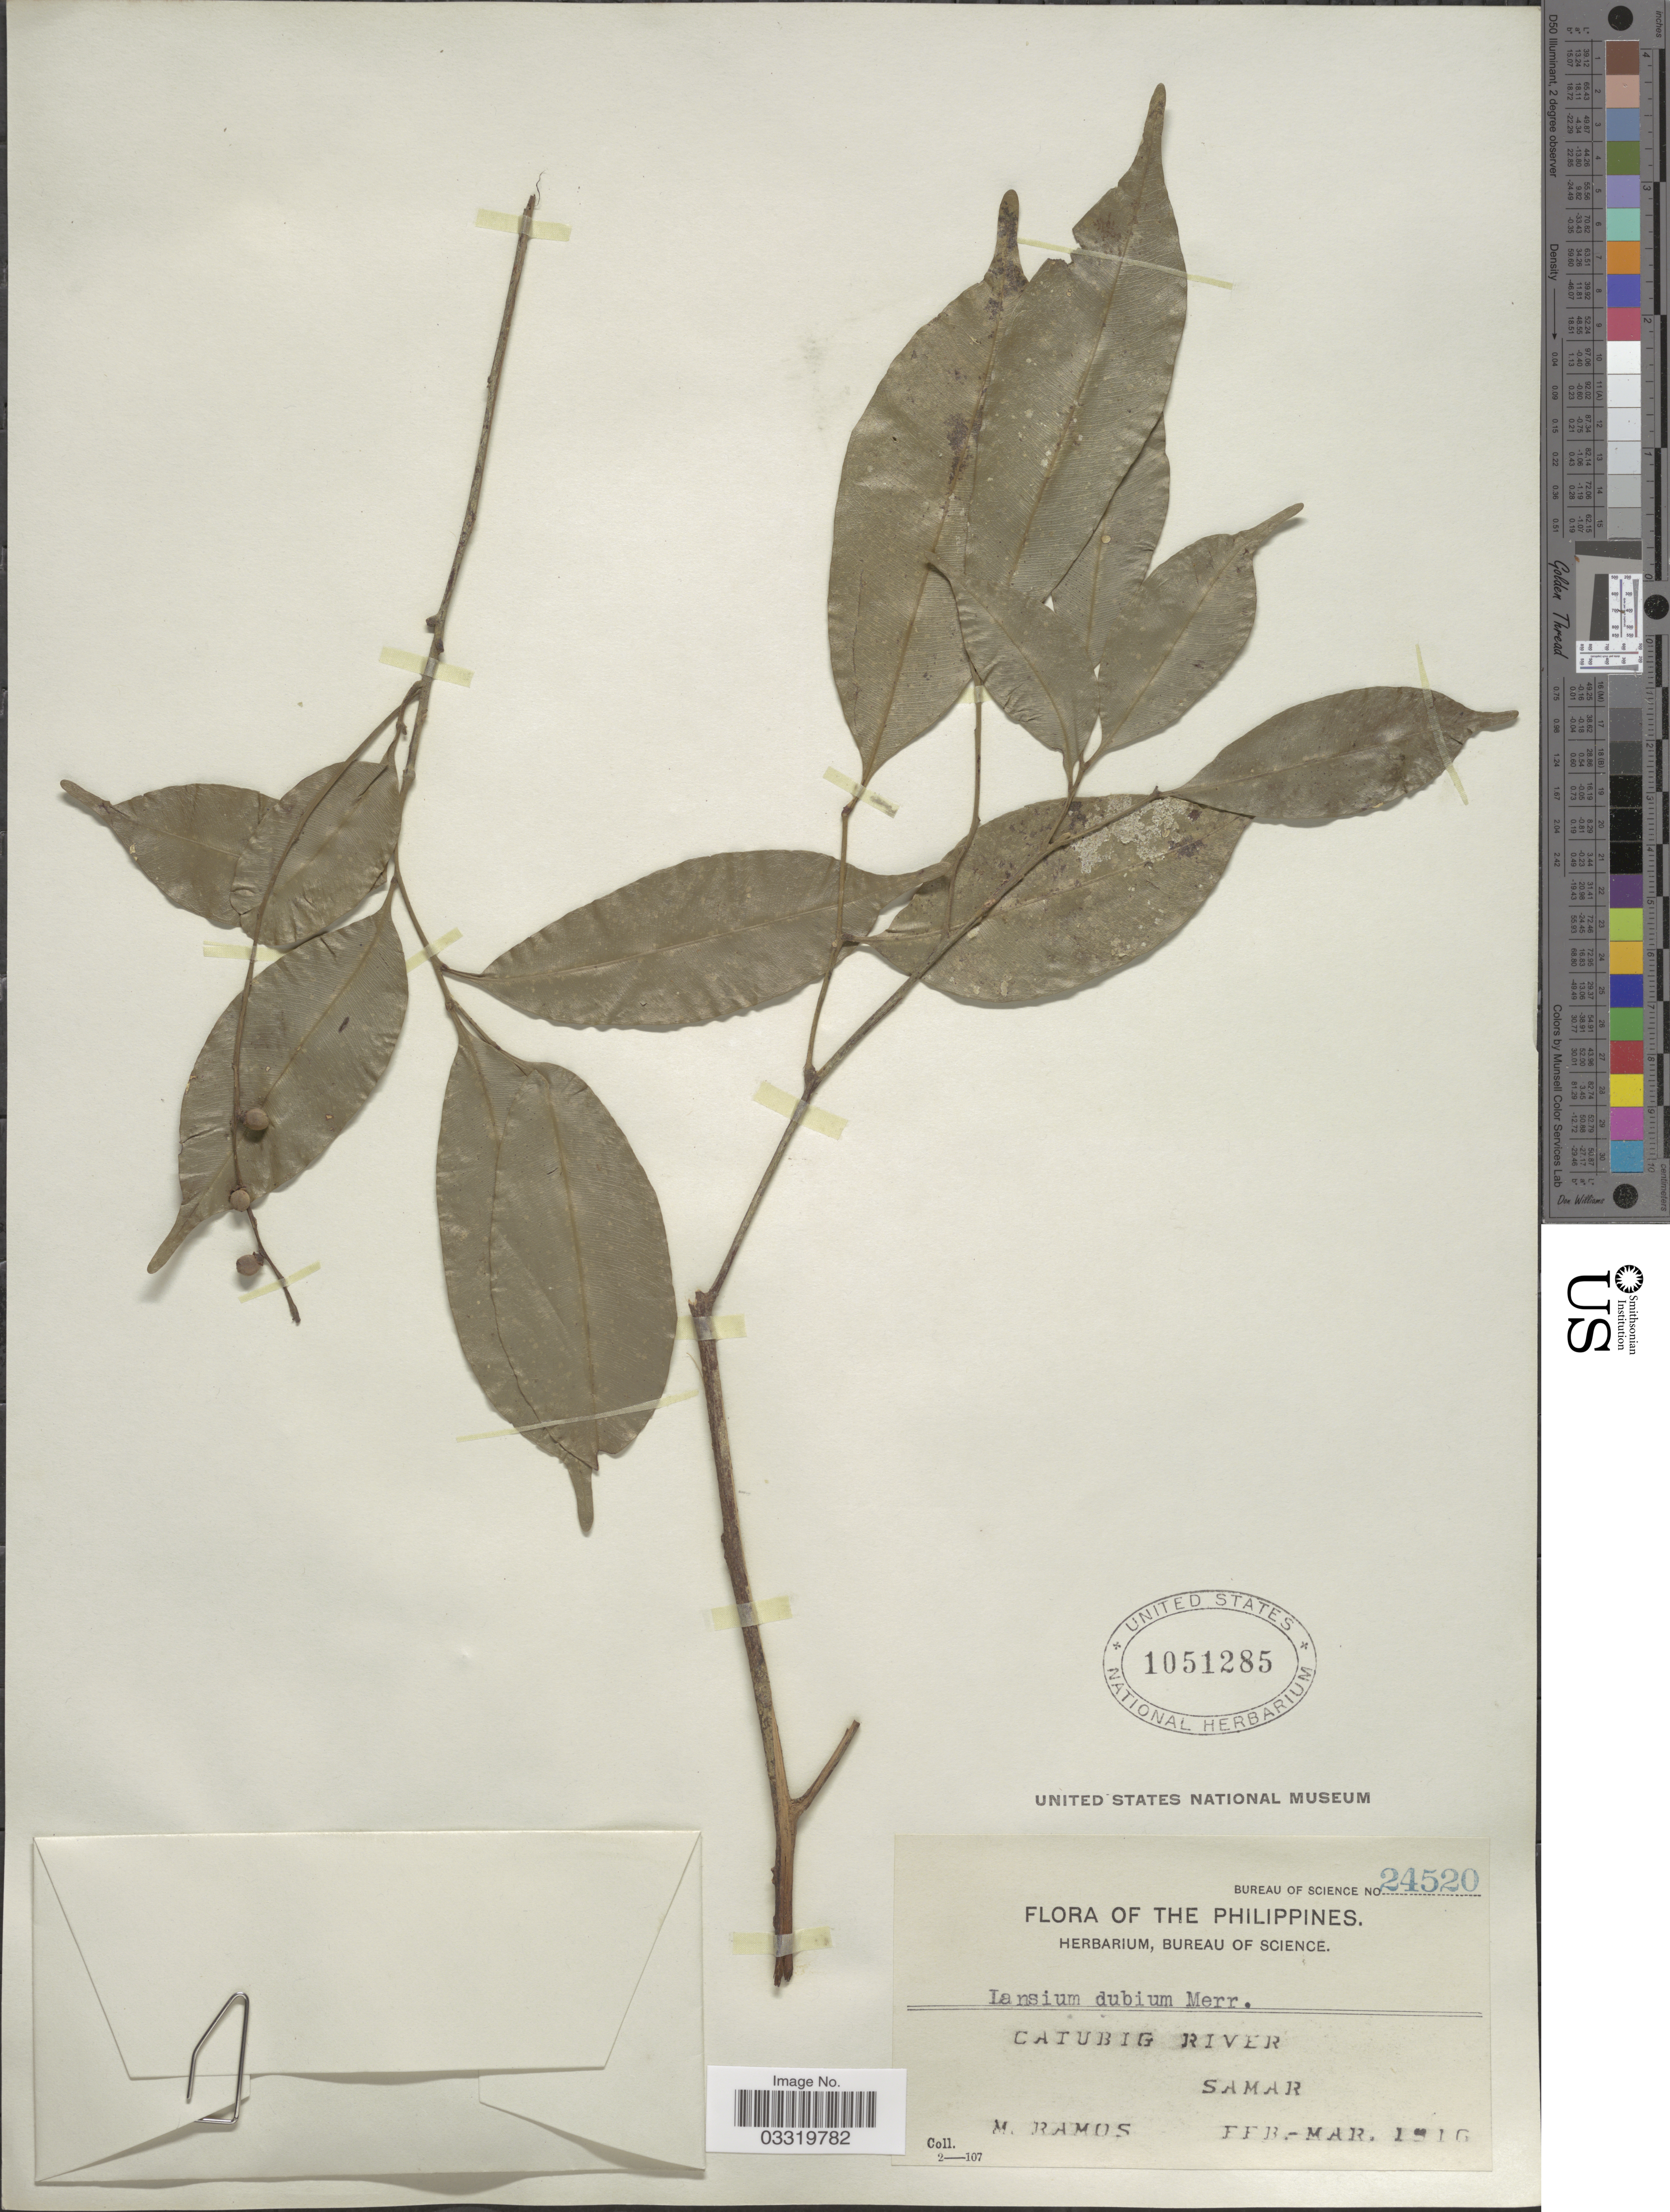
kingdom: Plantae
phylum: Tracheophyta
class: Magnoliopsida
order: Sapindales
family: Meliaceae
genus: Reinwardtiodendron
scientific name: Reinwardtiodendron humile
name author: (Hassk.) Mabb.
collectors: M. Ramos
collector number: Bureau of Science 24520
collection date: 1916-02/1916-03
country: Philippines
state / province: Eastern Visayas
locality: Catubig River, Samar.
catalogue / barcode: US 1051285